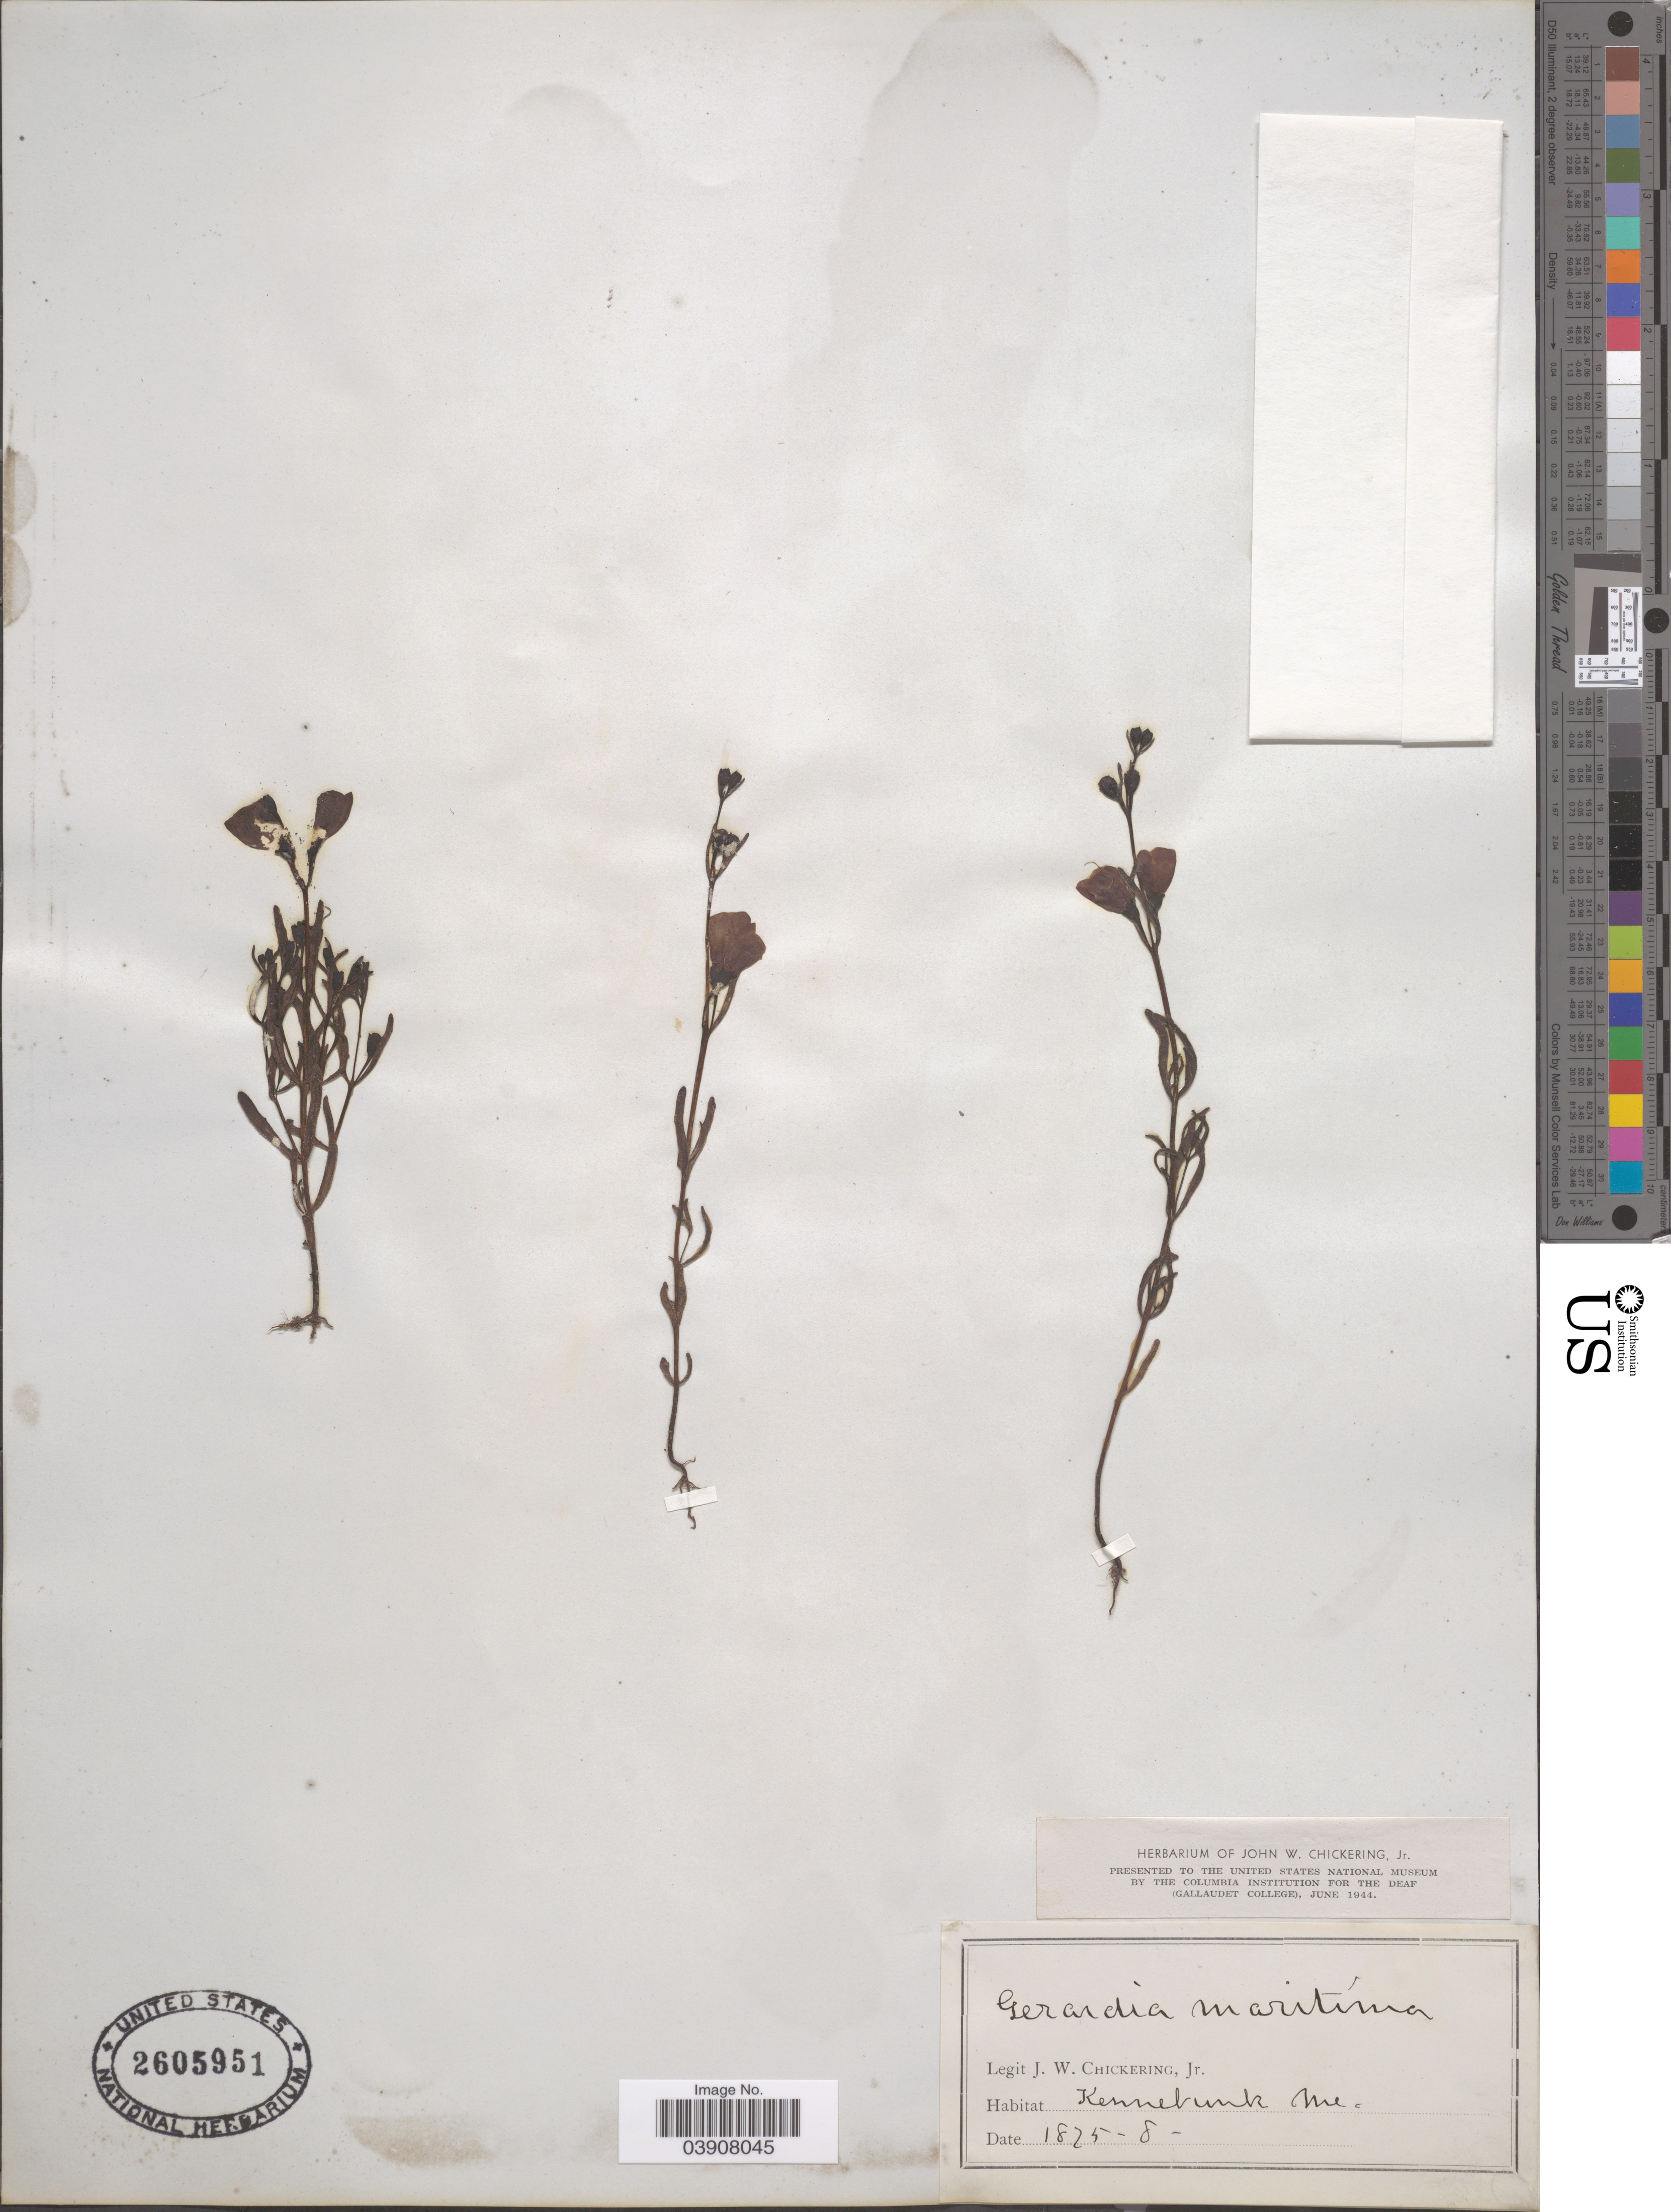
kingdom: Plantae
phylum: Tracheophyta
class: Magnoliopsida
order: Lamiales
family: Orobanchaceae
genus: Agalinis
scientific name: Agalinis maritima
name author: (Raf.) Raf.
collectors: J. W. Chickering Jr.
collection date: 1825-08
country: United States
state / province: Maine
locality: Kennebunk.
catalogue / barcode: US 2605951